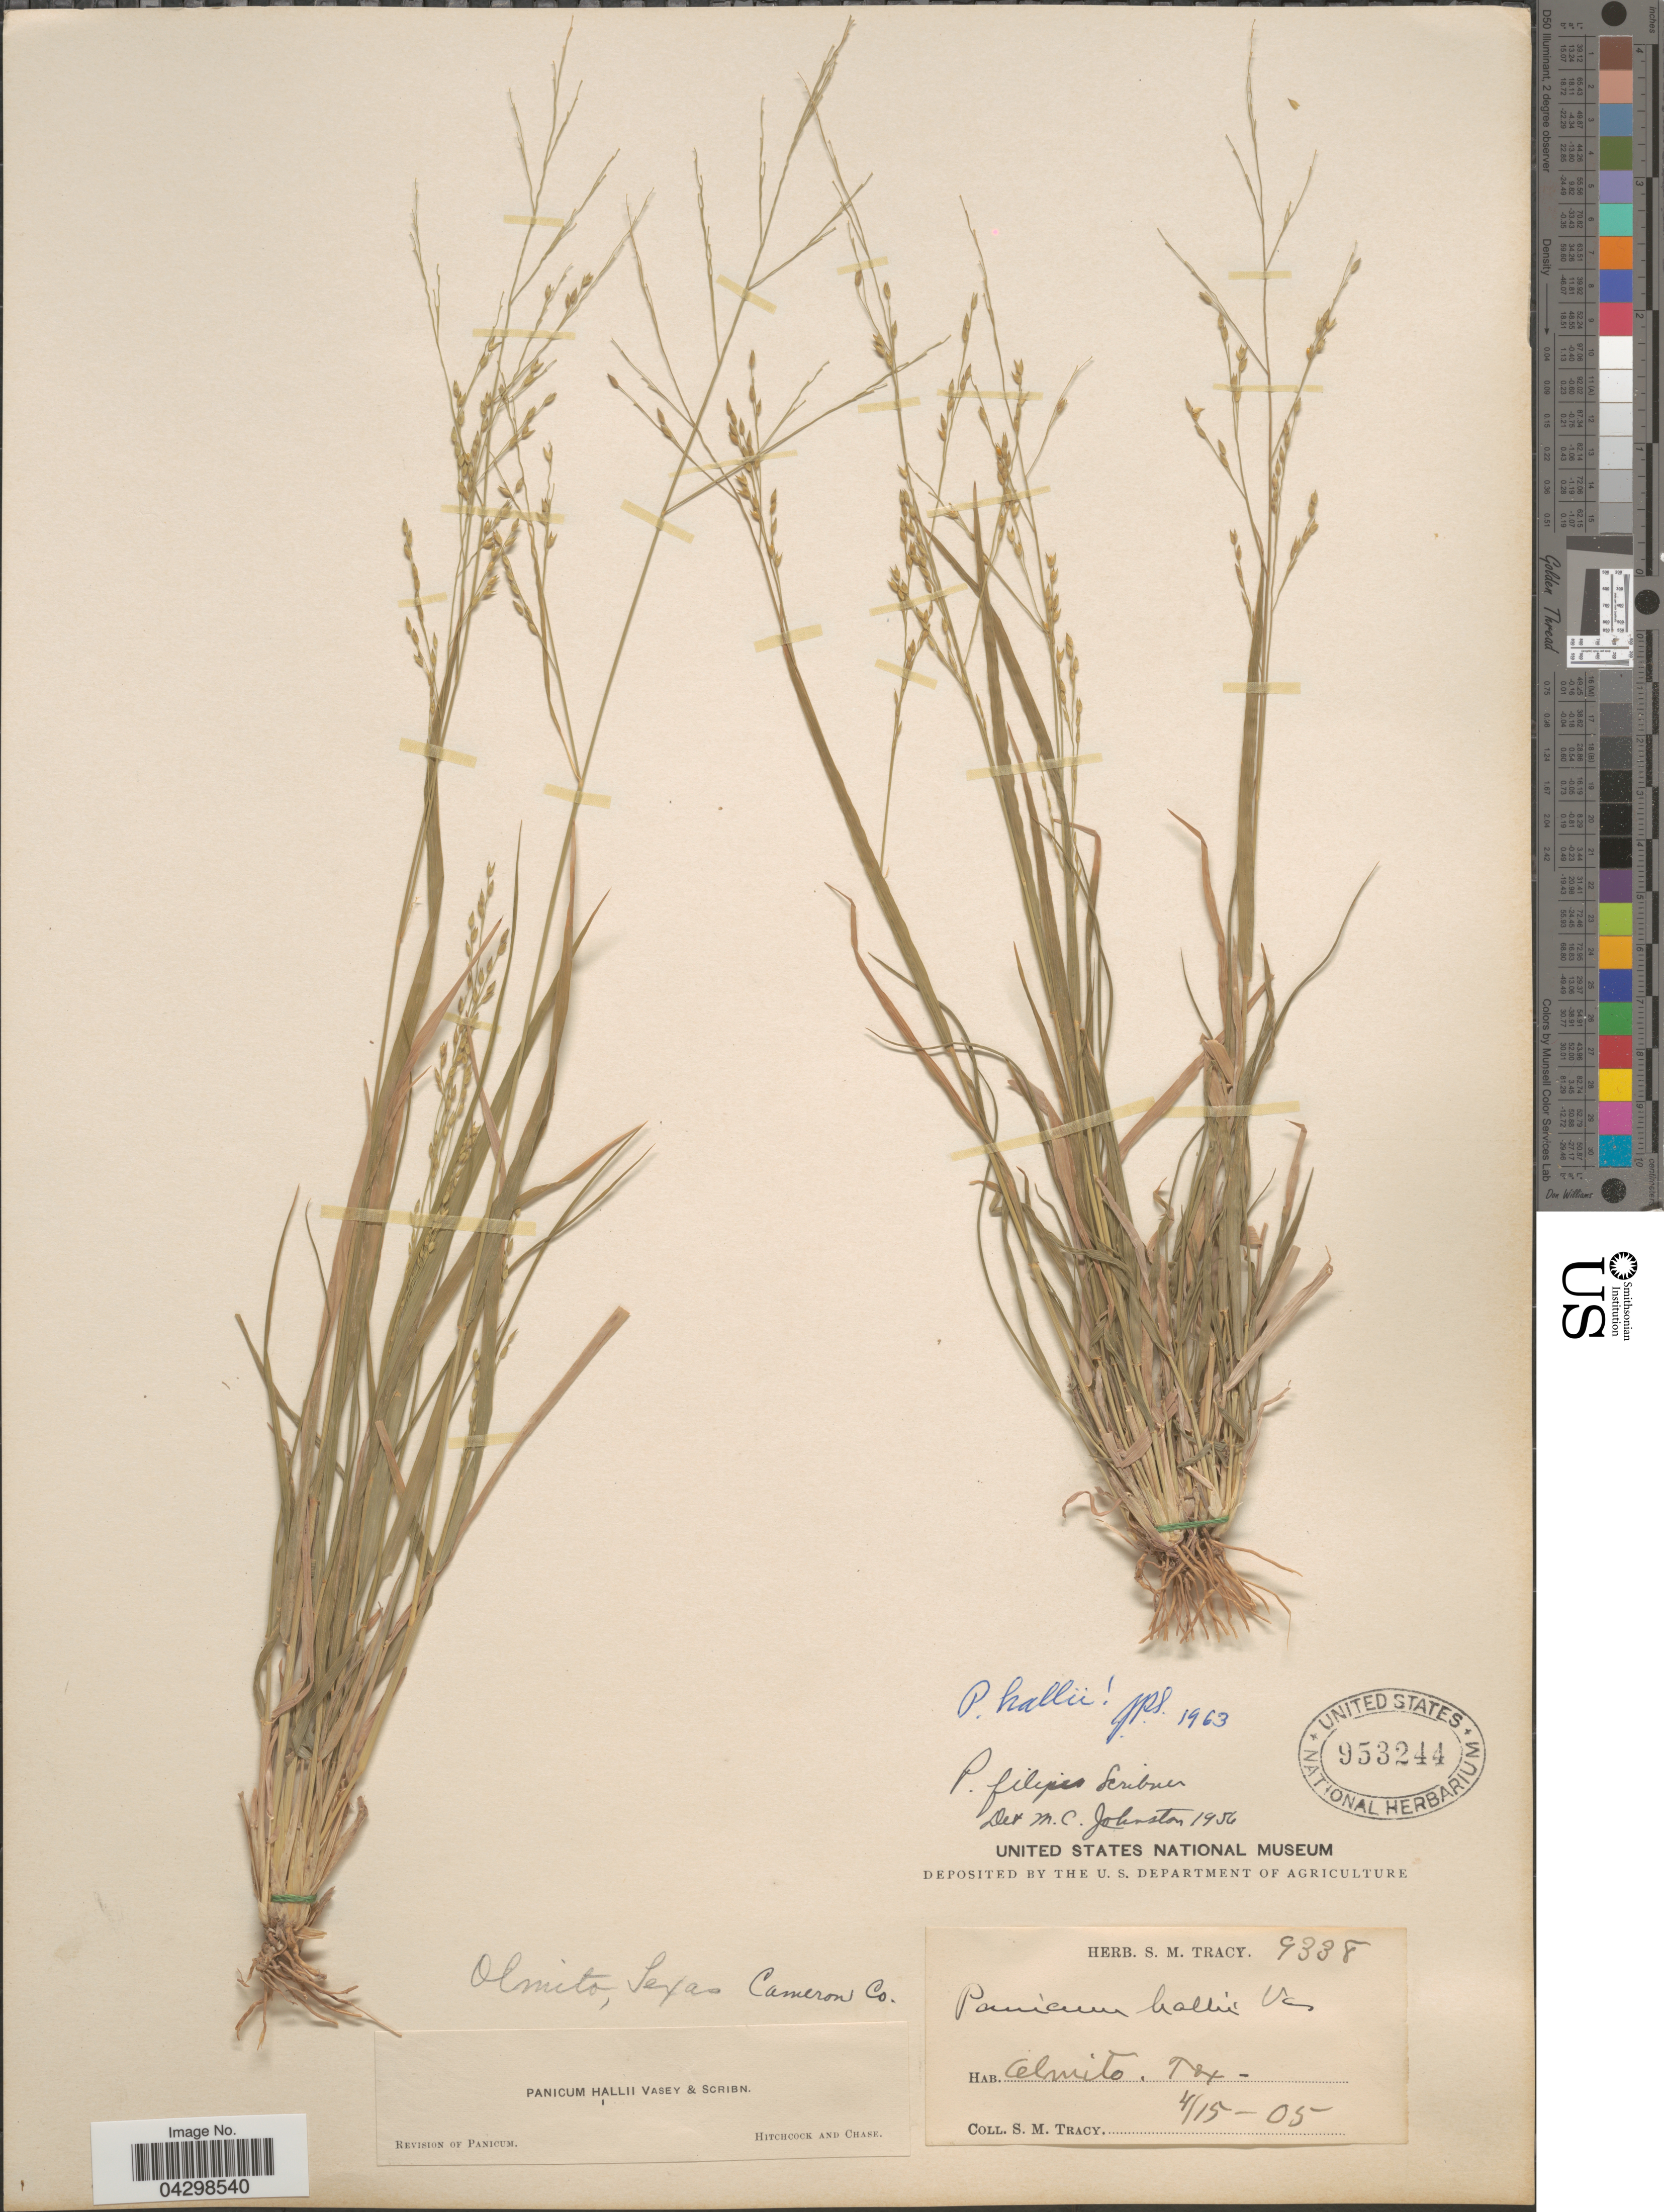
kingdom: Plantae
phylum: Tracheophyta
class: Liliopsida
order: Poales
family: Poaceae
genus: Panicum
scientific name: Panicum hallii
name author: Vasey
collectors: S. M. Tracy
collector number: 9338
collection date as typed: Transcribed d/m/y: 15/4/5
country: United States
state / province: Texas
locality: Olmito.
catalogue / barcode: US 953244